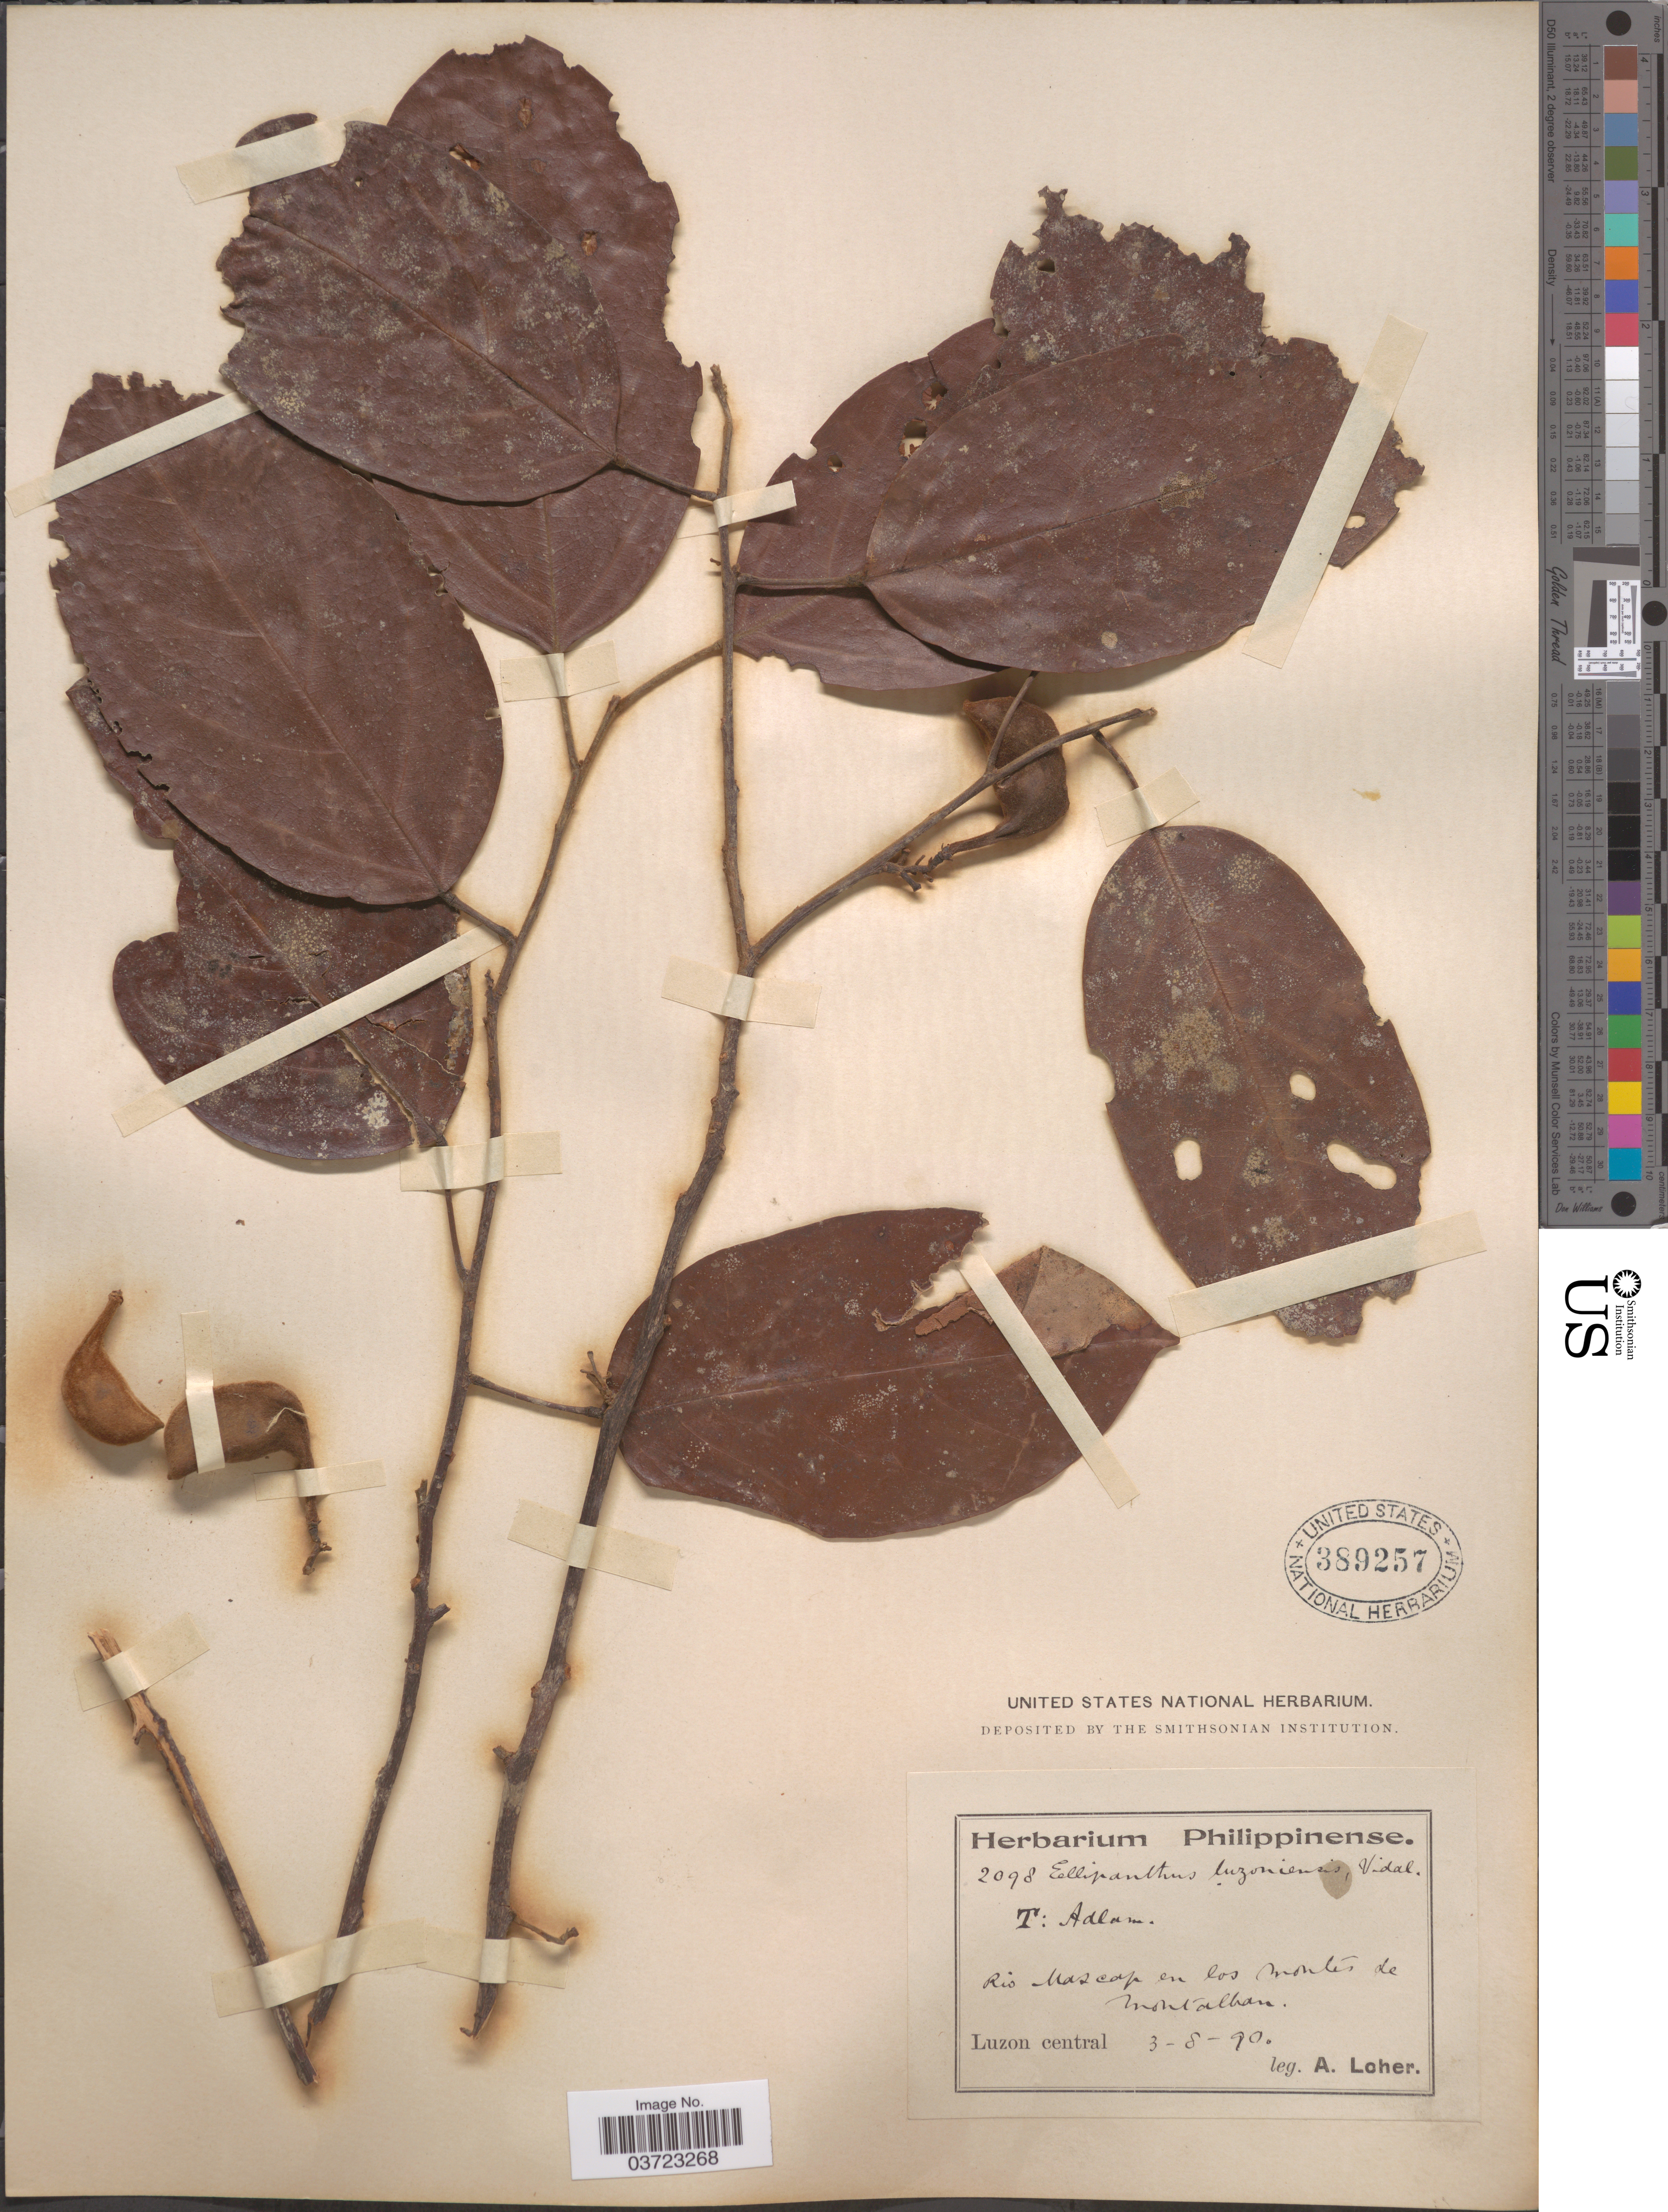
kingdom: Plantae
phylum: Tracheophyta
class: Magnoliopsida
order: Oxalidales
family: Connaraceae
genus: Ellipanthus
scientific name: Ellipanthus luzoniensis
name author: S. Vidal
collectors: A. Loher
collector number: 2098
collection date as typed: Transcribed d/m/y: 3/8/90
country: Philippines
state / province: Central Luzon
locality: Rio Mascap en los montes de Montalban. Luzon central.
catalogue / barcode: US 389257